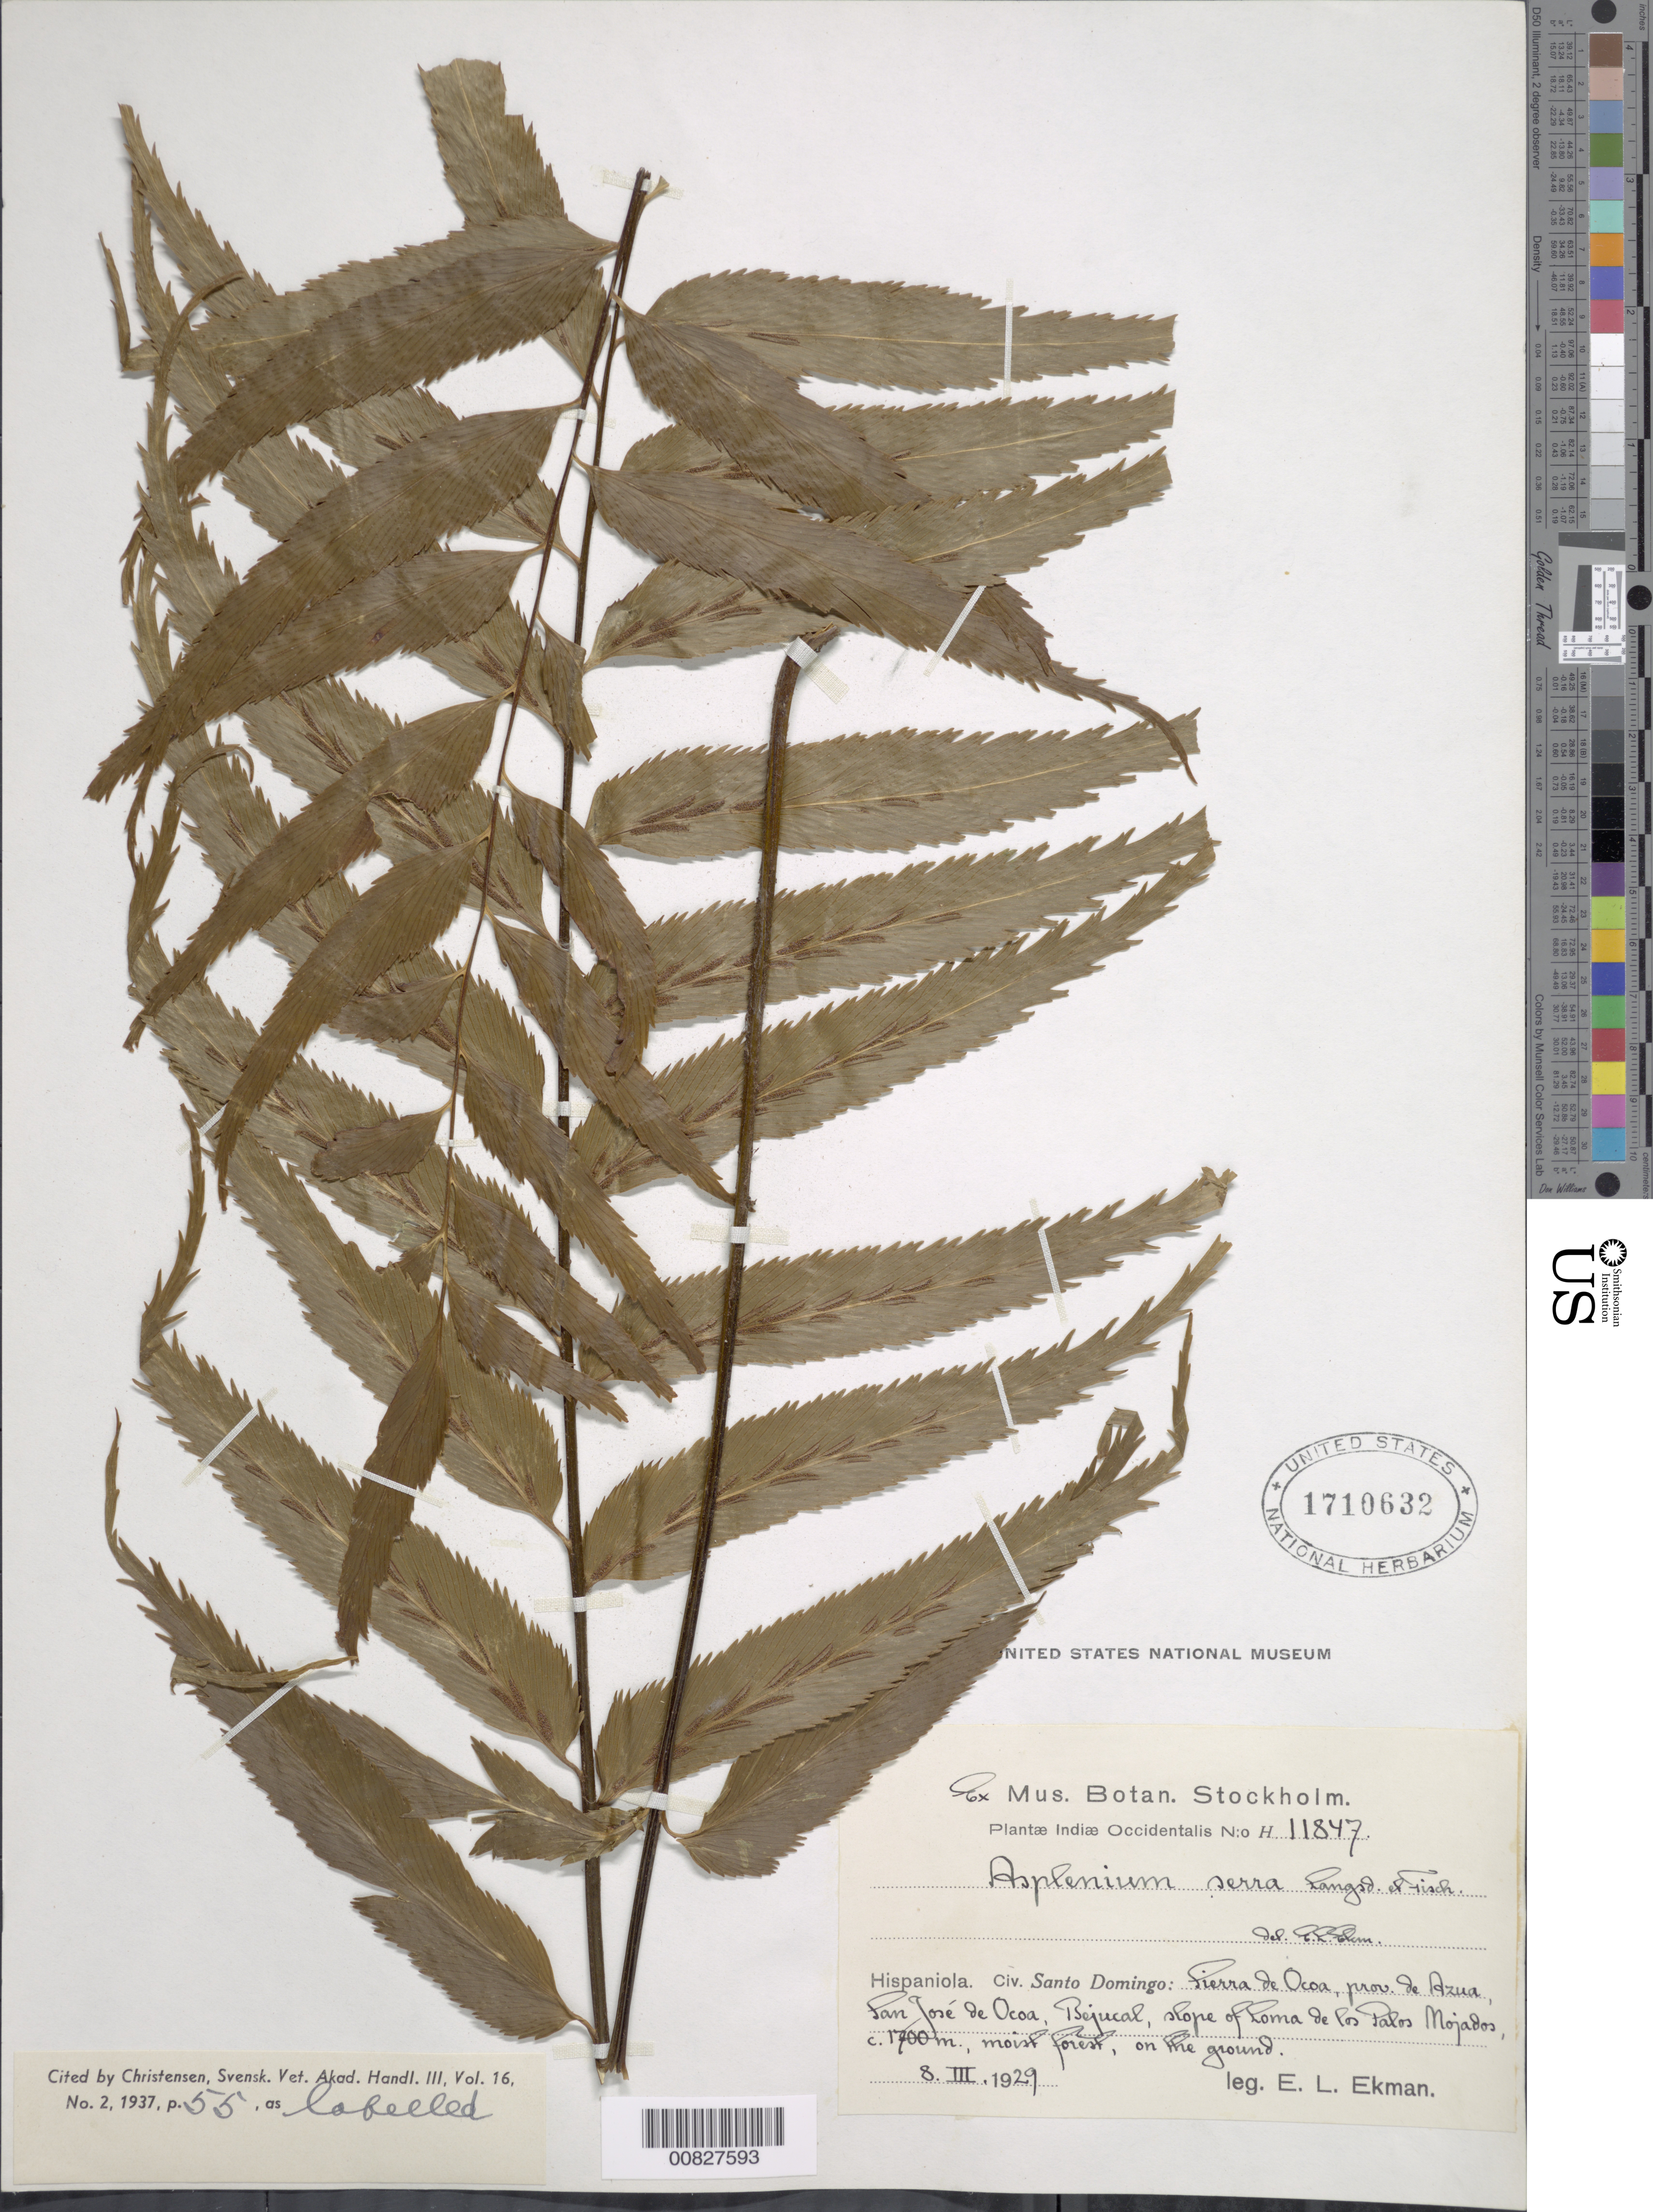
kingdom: Plantae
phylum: Tracheophyta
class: Polypodiopsida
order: Polypodiales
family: Aspleniaceae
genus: Asplenium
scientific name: Asplenium serra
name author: Langsd. & Fisch.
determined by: Christensen, C. F. A.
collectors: E. L. Ekman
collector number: H 11847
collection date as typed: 08 Mar 1929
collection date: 1929-03-08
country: Dominican Republic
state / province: Azua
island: Hispaniola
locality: Sierra de Ocoa, San José de Ocoa, Bejucal, Loma de Los Palos Mojados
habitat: Moist forest, on the ground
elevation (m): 1700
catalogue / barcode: US 1710632